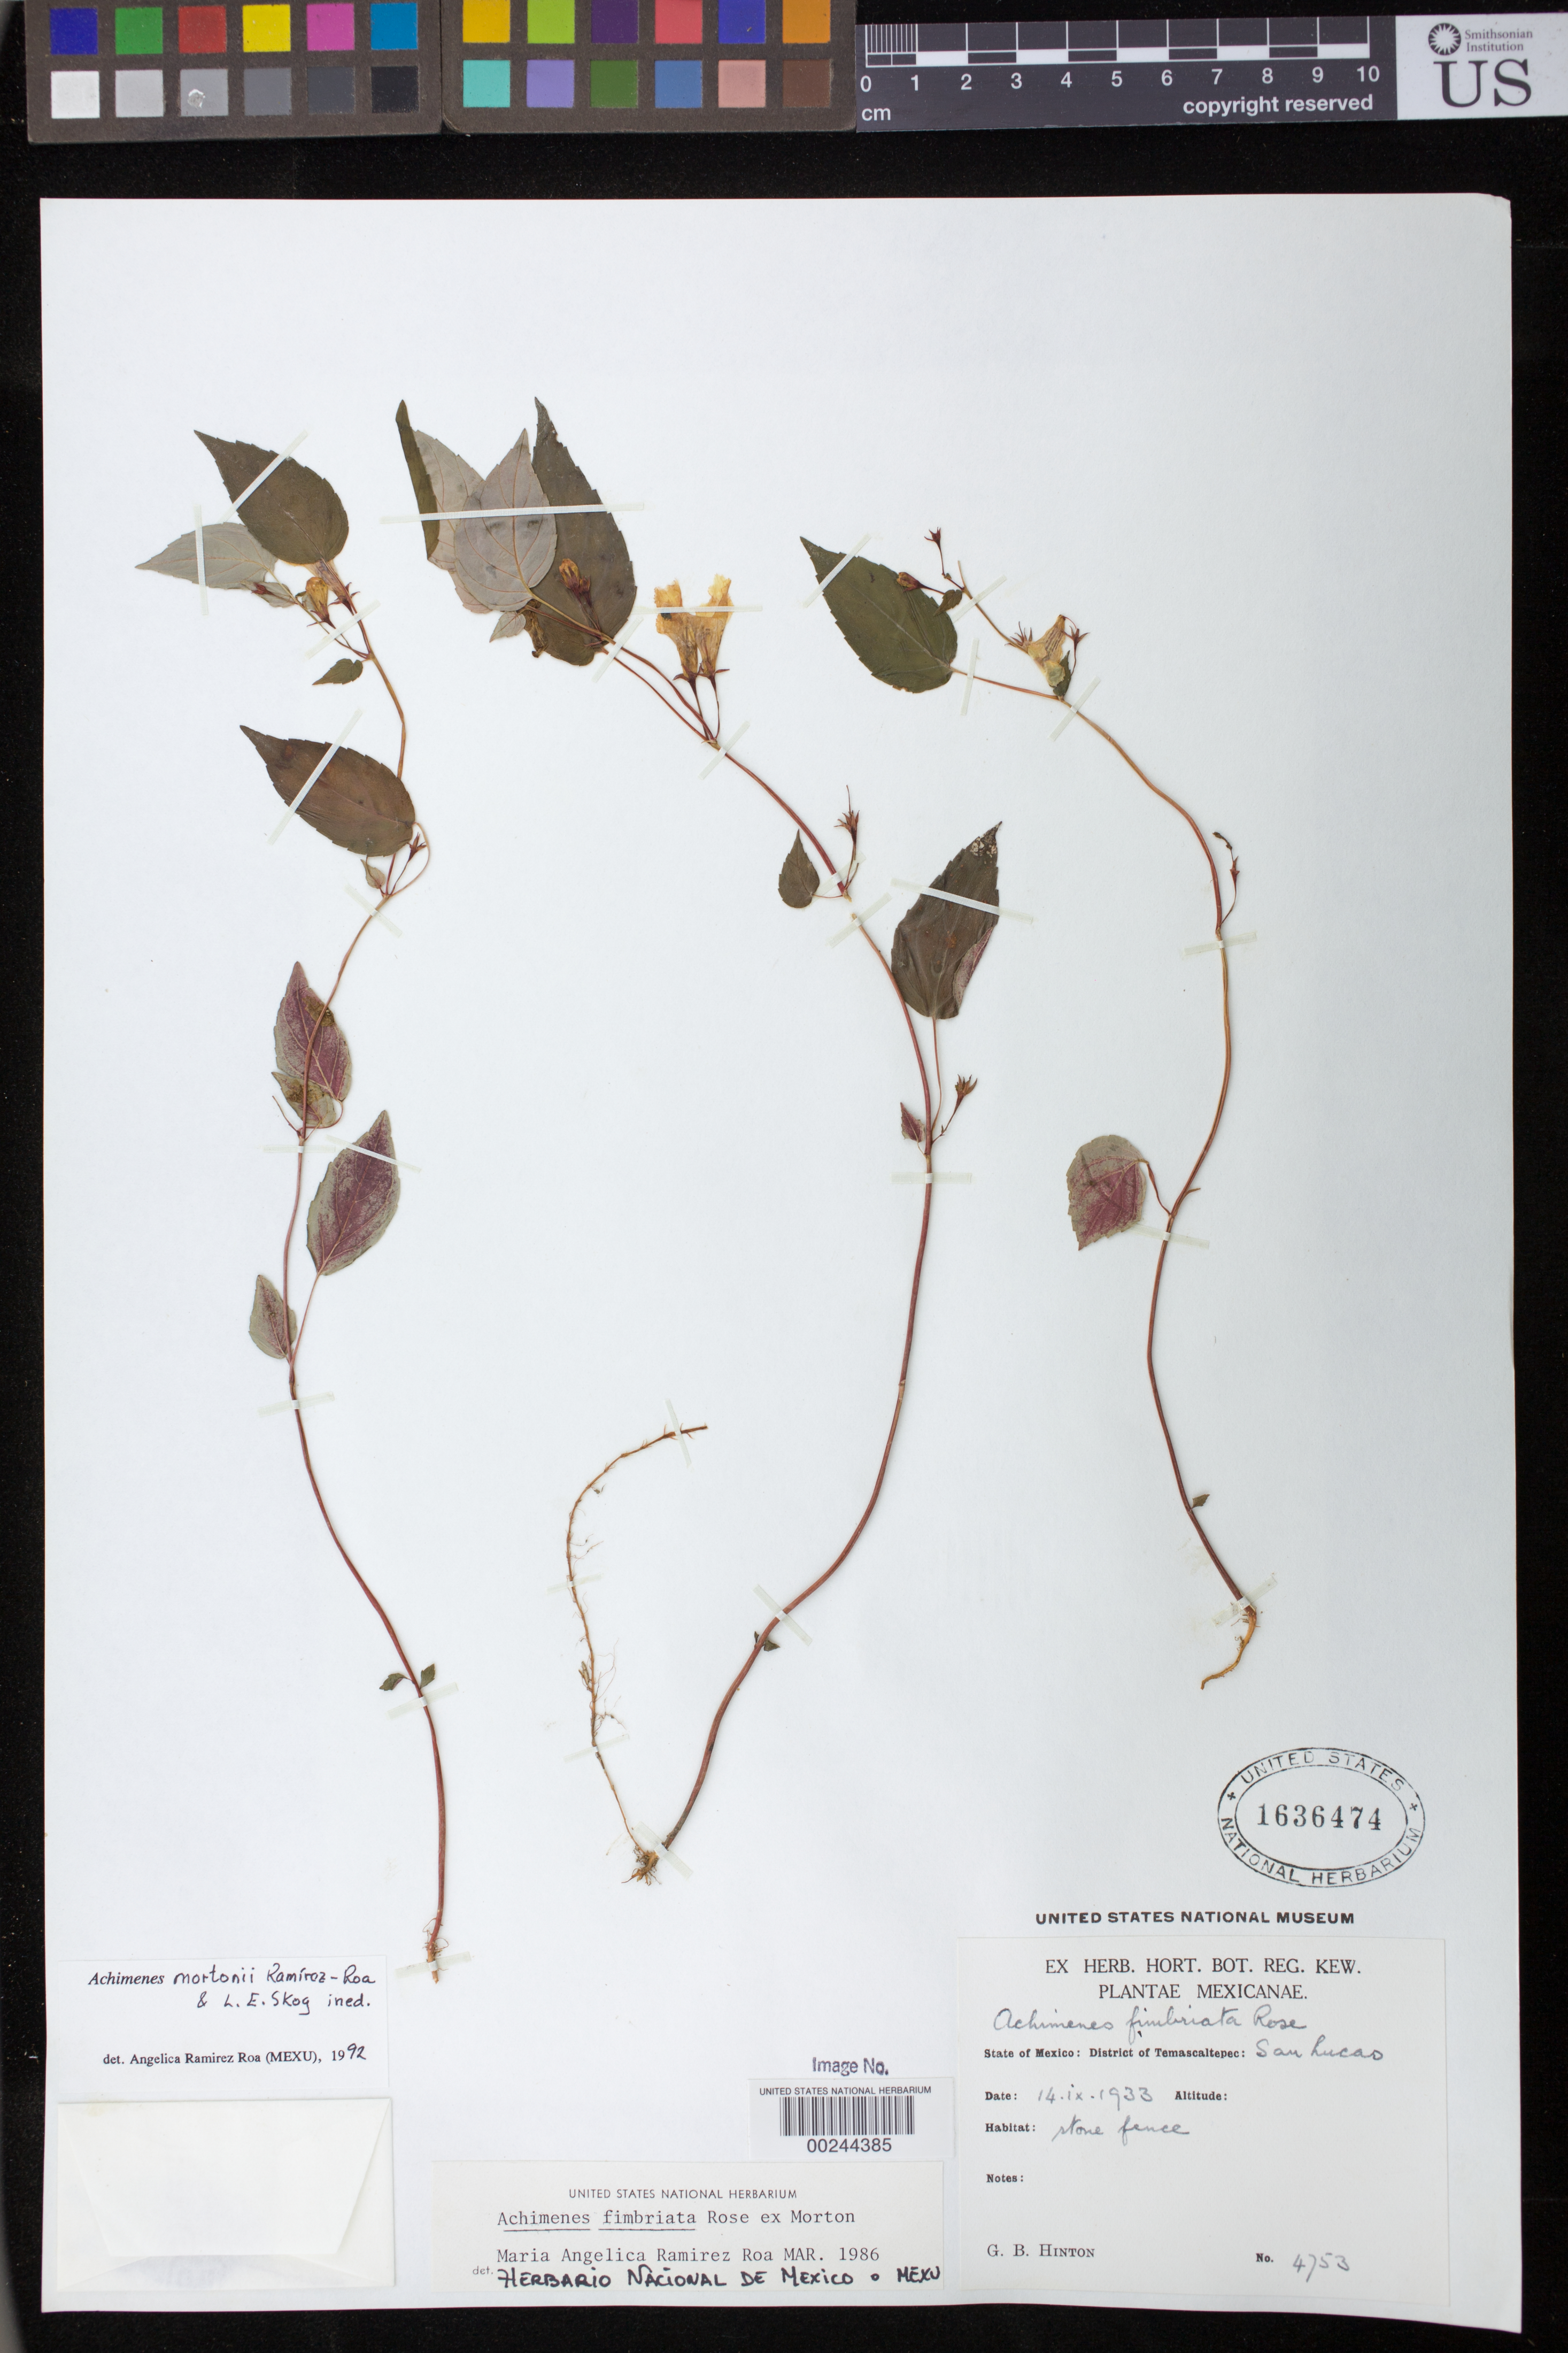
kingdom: Plantae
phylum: Tracheophyta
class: Magnoliopsida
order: Lamiales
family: Gesneriaceae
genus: Achimenes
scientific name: Achimenes fimbriata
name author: Rose ex C.V. Morton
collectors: G. B. Hinton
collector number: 4753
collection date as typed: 14 Sep 1933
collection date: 1933-09-14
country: Mexico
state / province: México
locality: Temascaltepec Dist. San Lucao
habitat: Stone fence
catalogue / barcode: US 1636474